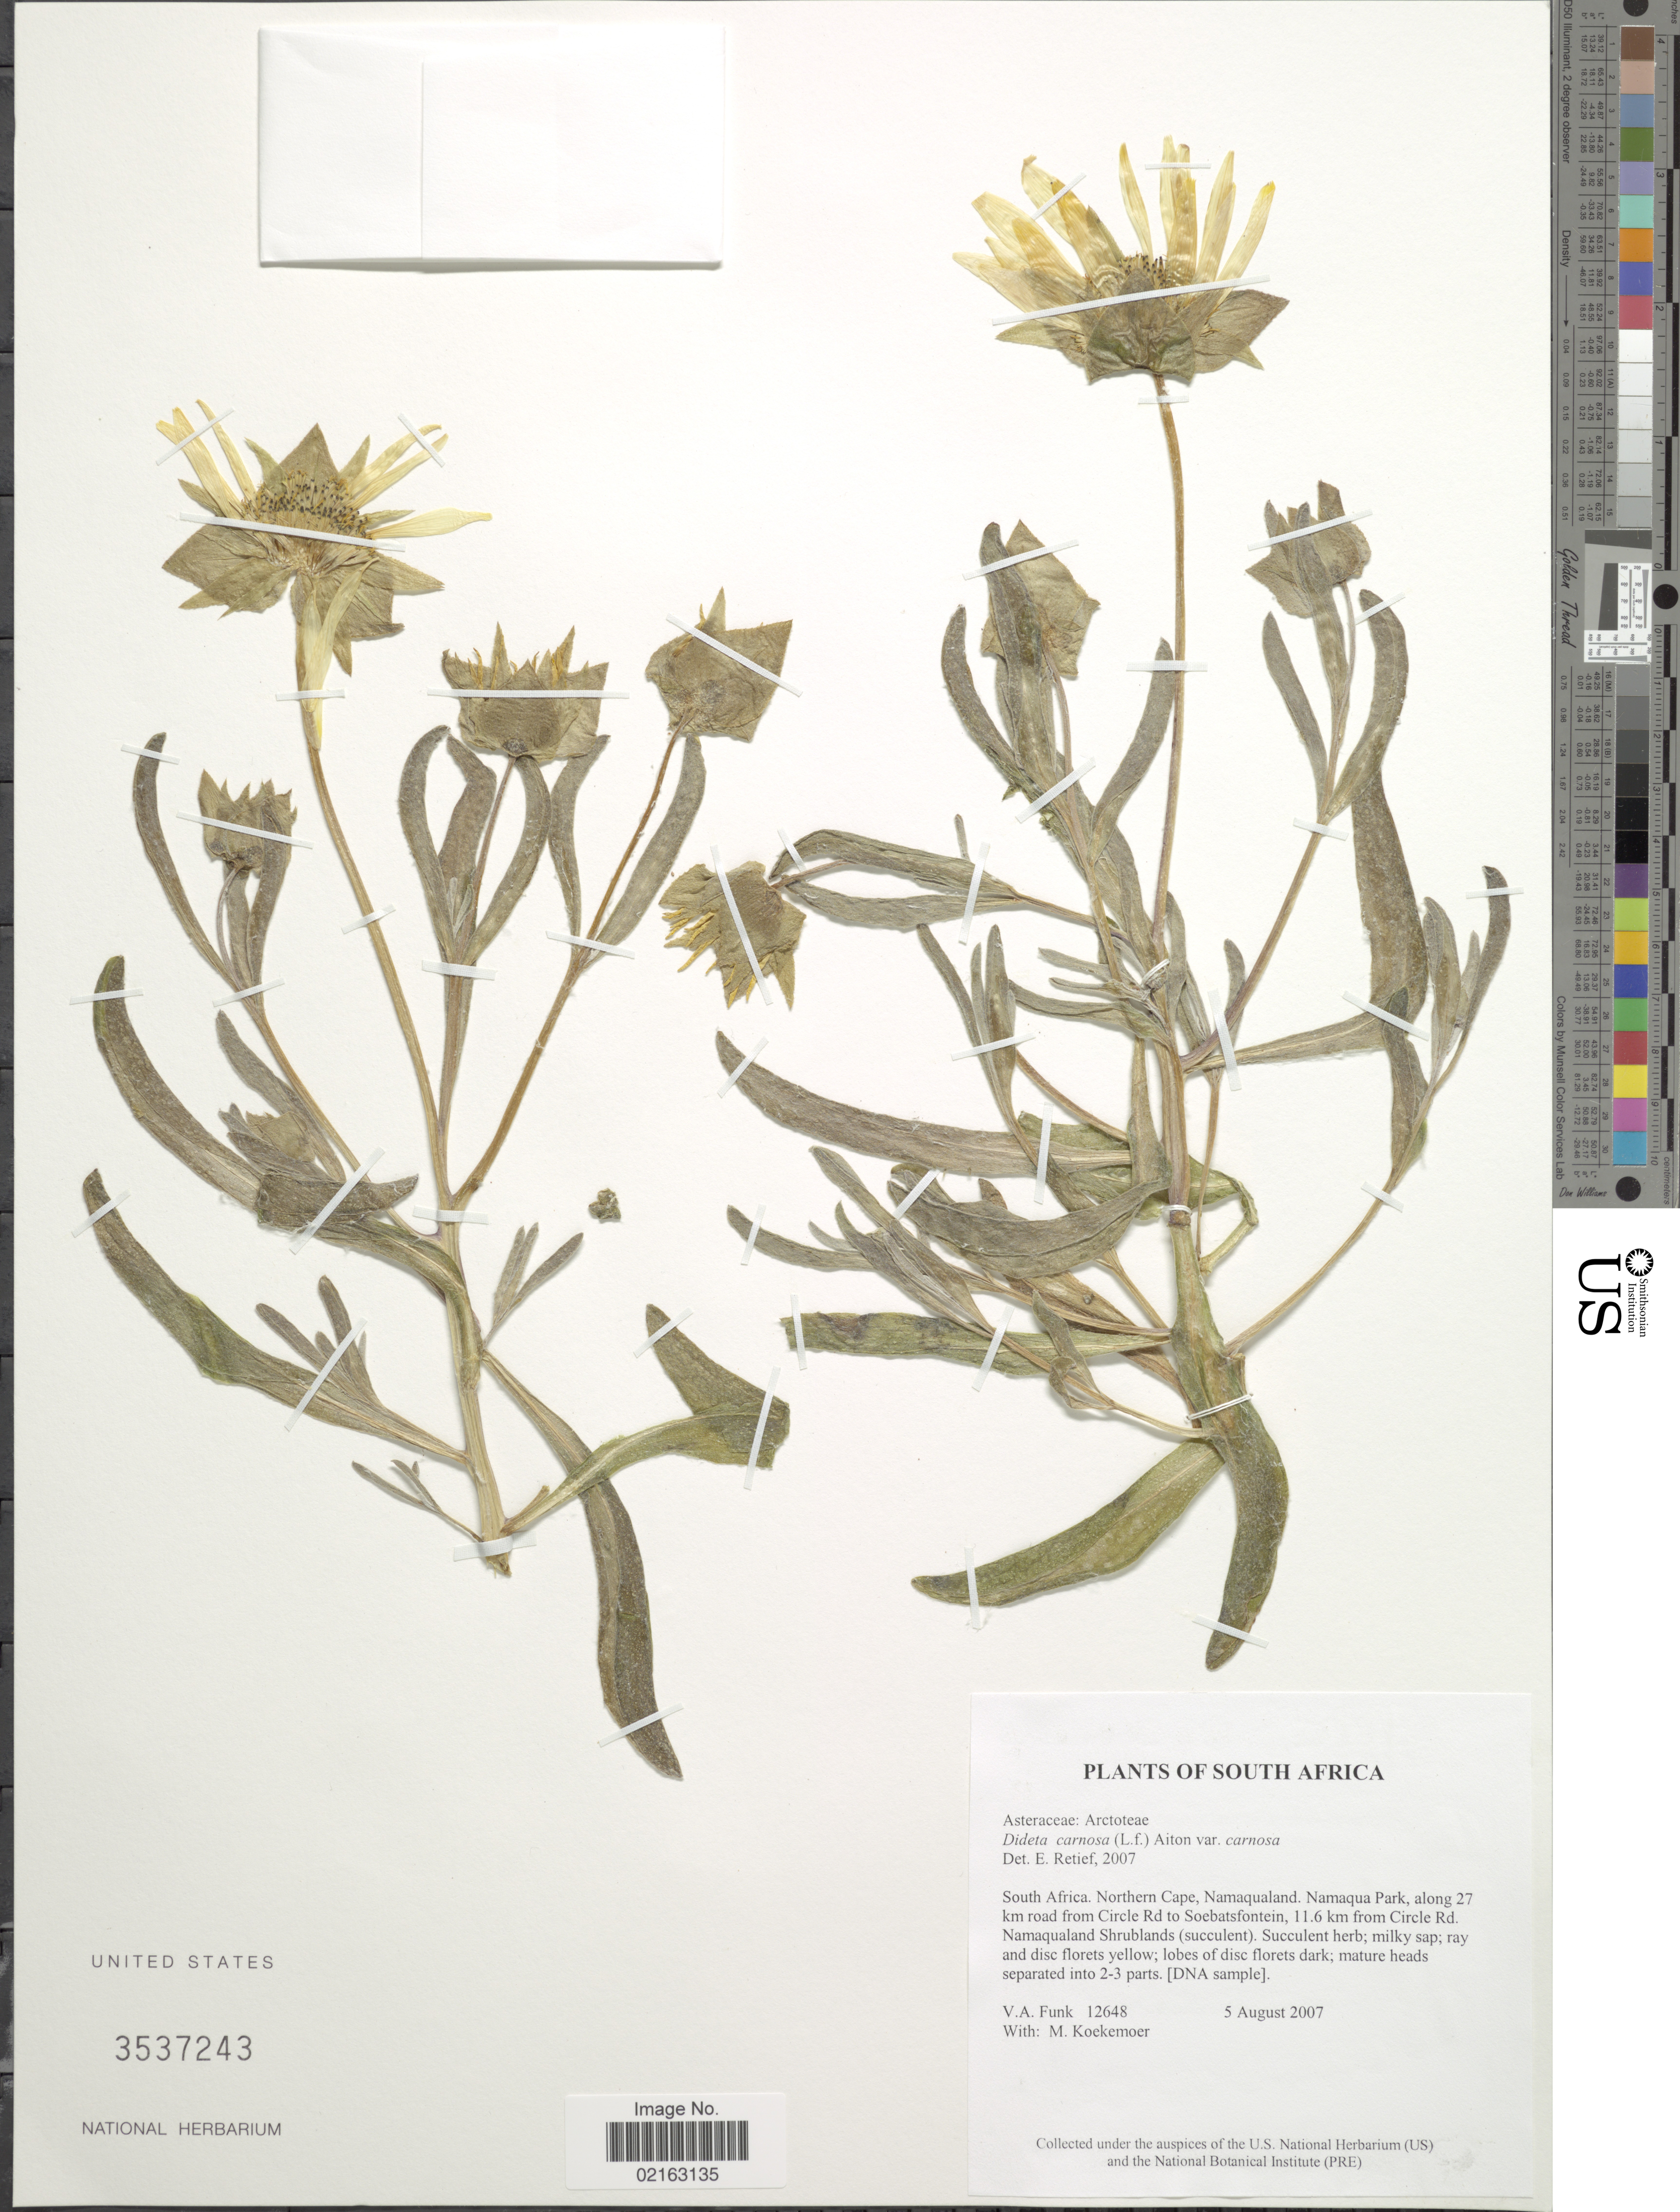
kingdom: Plantae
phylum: Tracheophyta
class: Magnoliopsida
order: Asterales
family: Asteraceae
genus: Didelta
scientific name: Didelta carnosa var. carnosa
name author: (L. f.) Aiton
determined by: Retief, E.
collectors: V. Funk & M. Koekemoer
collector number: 12648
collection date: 2007-08-05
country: South Africa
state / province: Northern Cape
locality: South Africa. Northern Cape, Namaqualand, Namaqua Park, along 27 km road from Circle Rd to Soebatsfontein, 11.6 km from Circle Rd. Namaqualand Shrublands (succulent)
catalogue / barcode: US 3537243